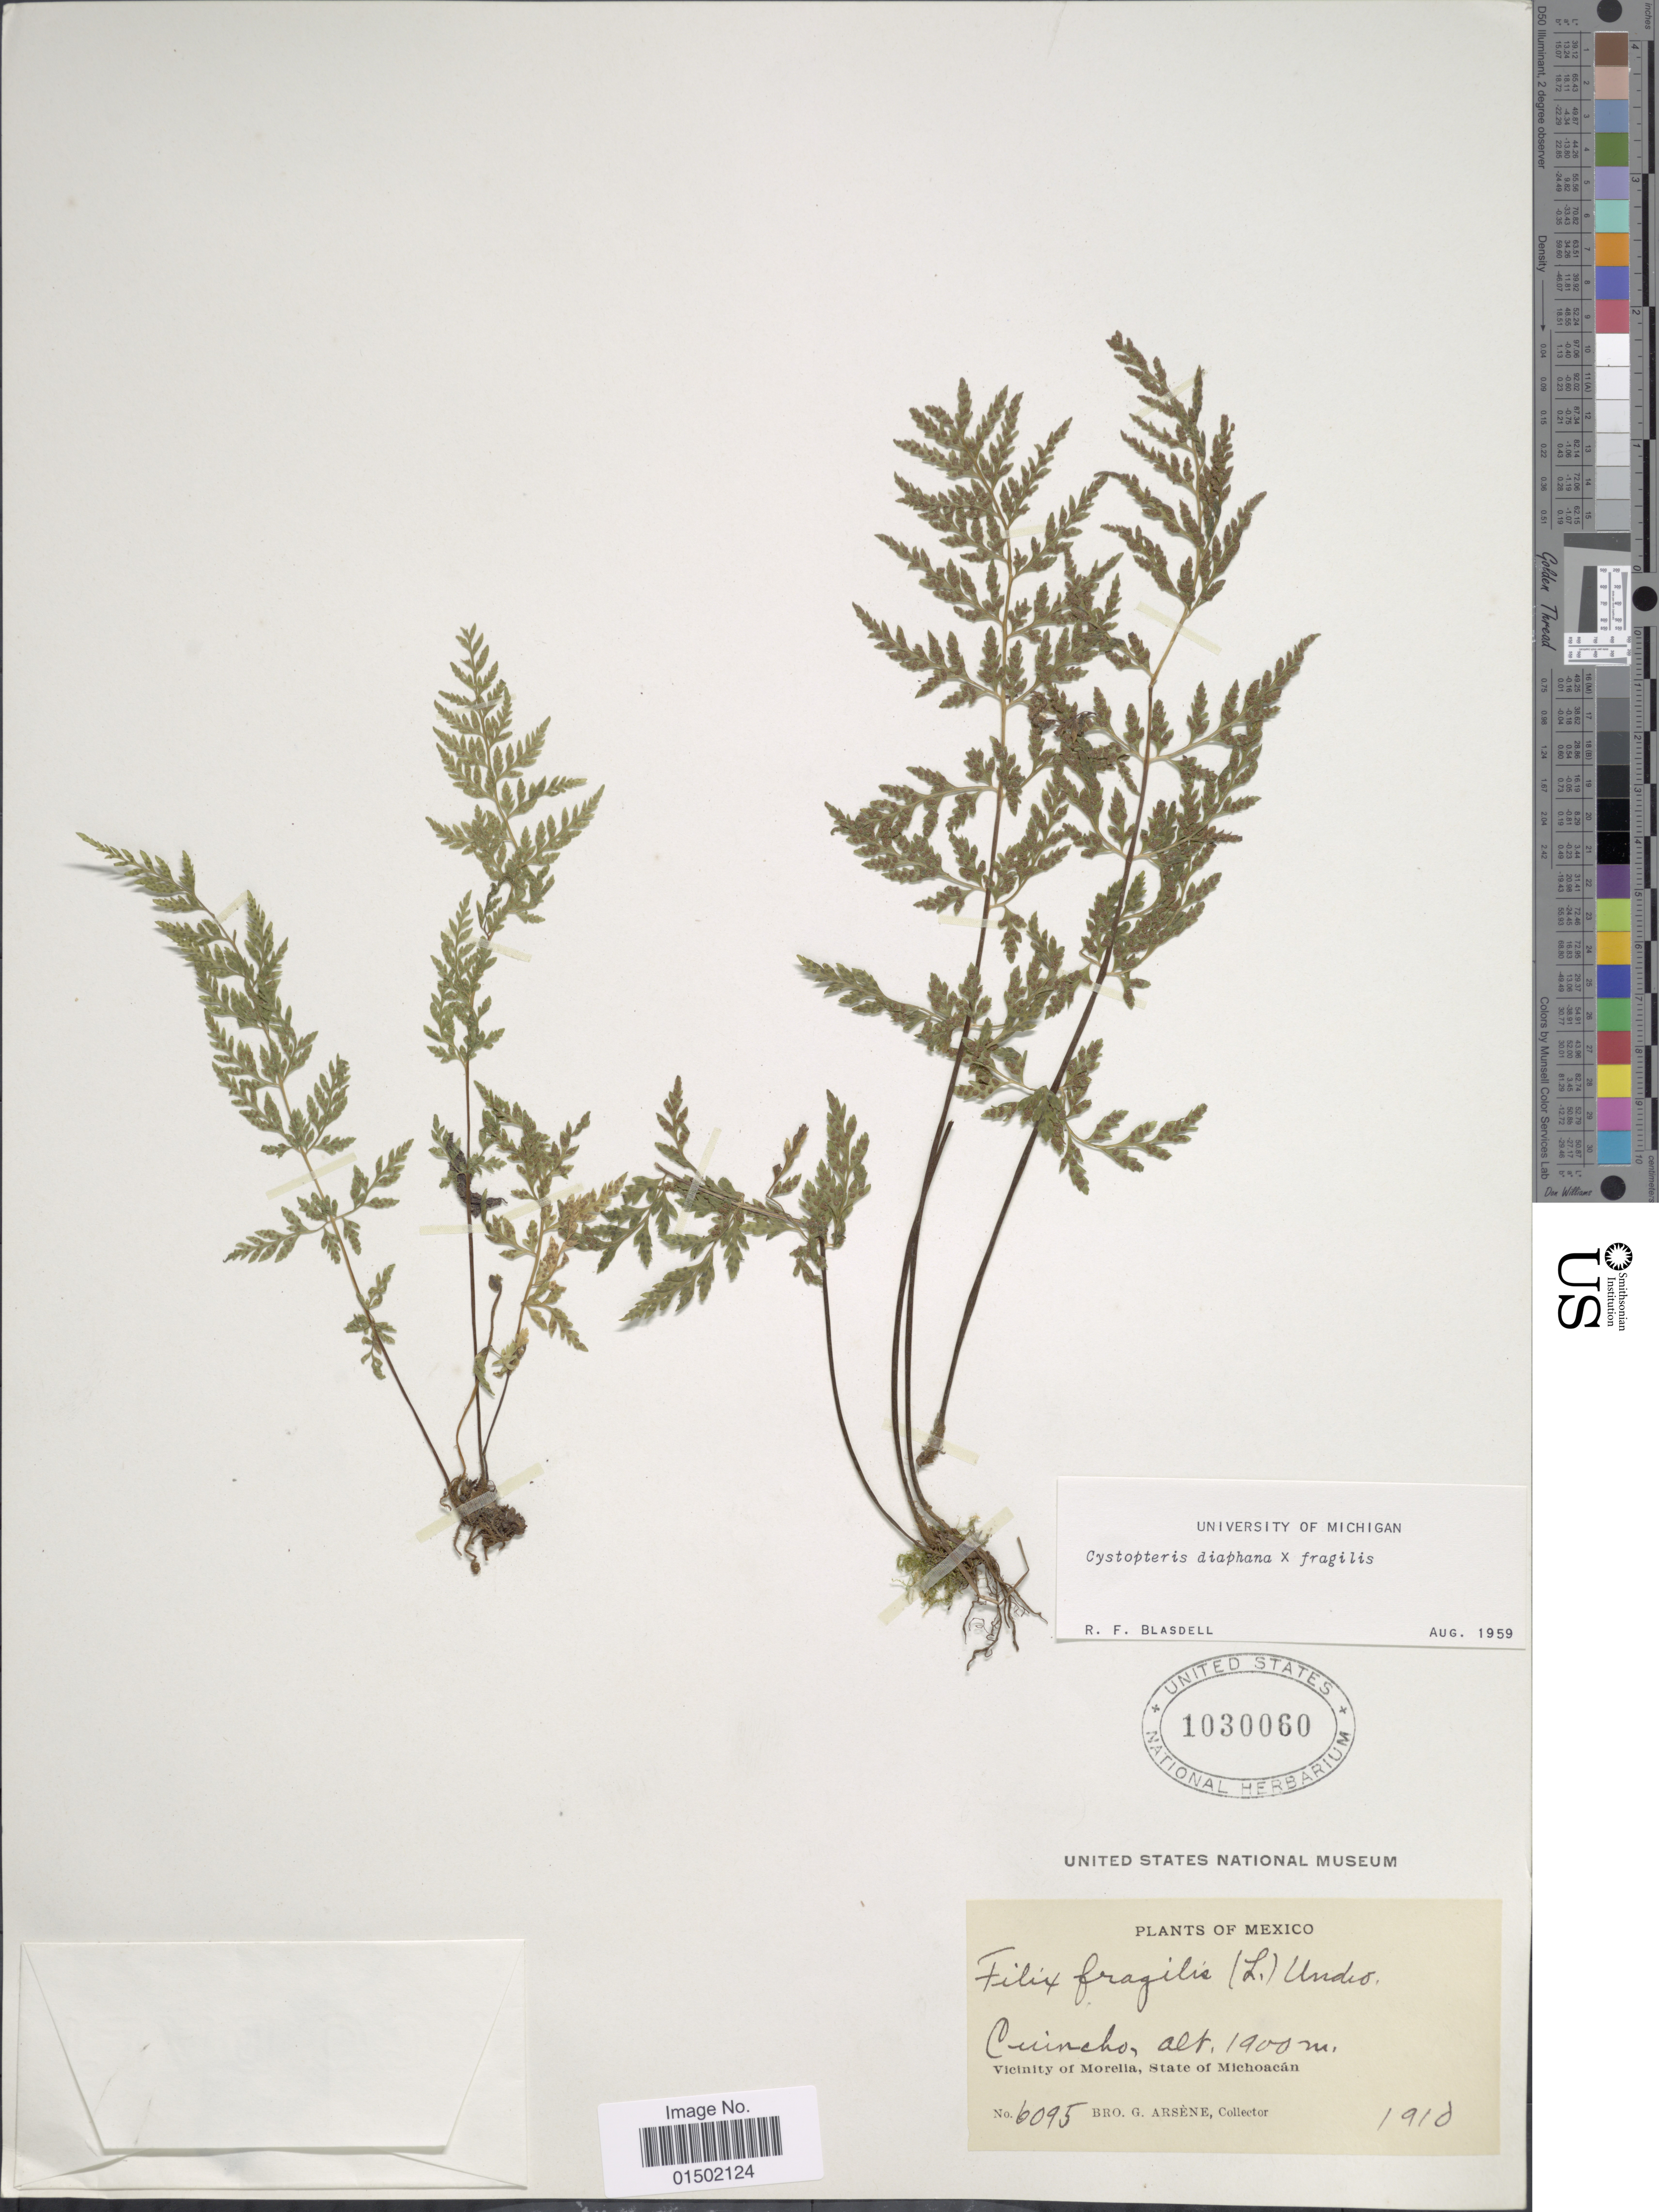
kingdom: Plantae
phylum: Tracheophyta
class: Polypodiopsida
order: Polypodiales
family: Cystopteridaceae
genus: Cystopteris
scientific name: Cystopteris diaphana x C. fragilis (L.) Bernh.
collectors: Bro. G. Arsène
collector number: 6095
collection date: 1910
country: Mexico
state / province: Michoacán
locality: Cuincho. Vicinity of Morelia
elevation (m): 1900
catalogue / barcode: US 1030060